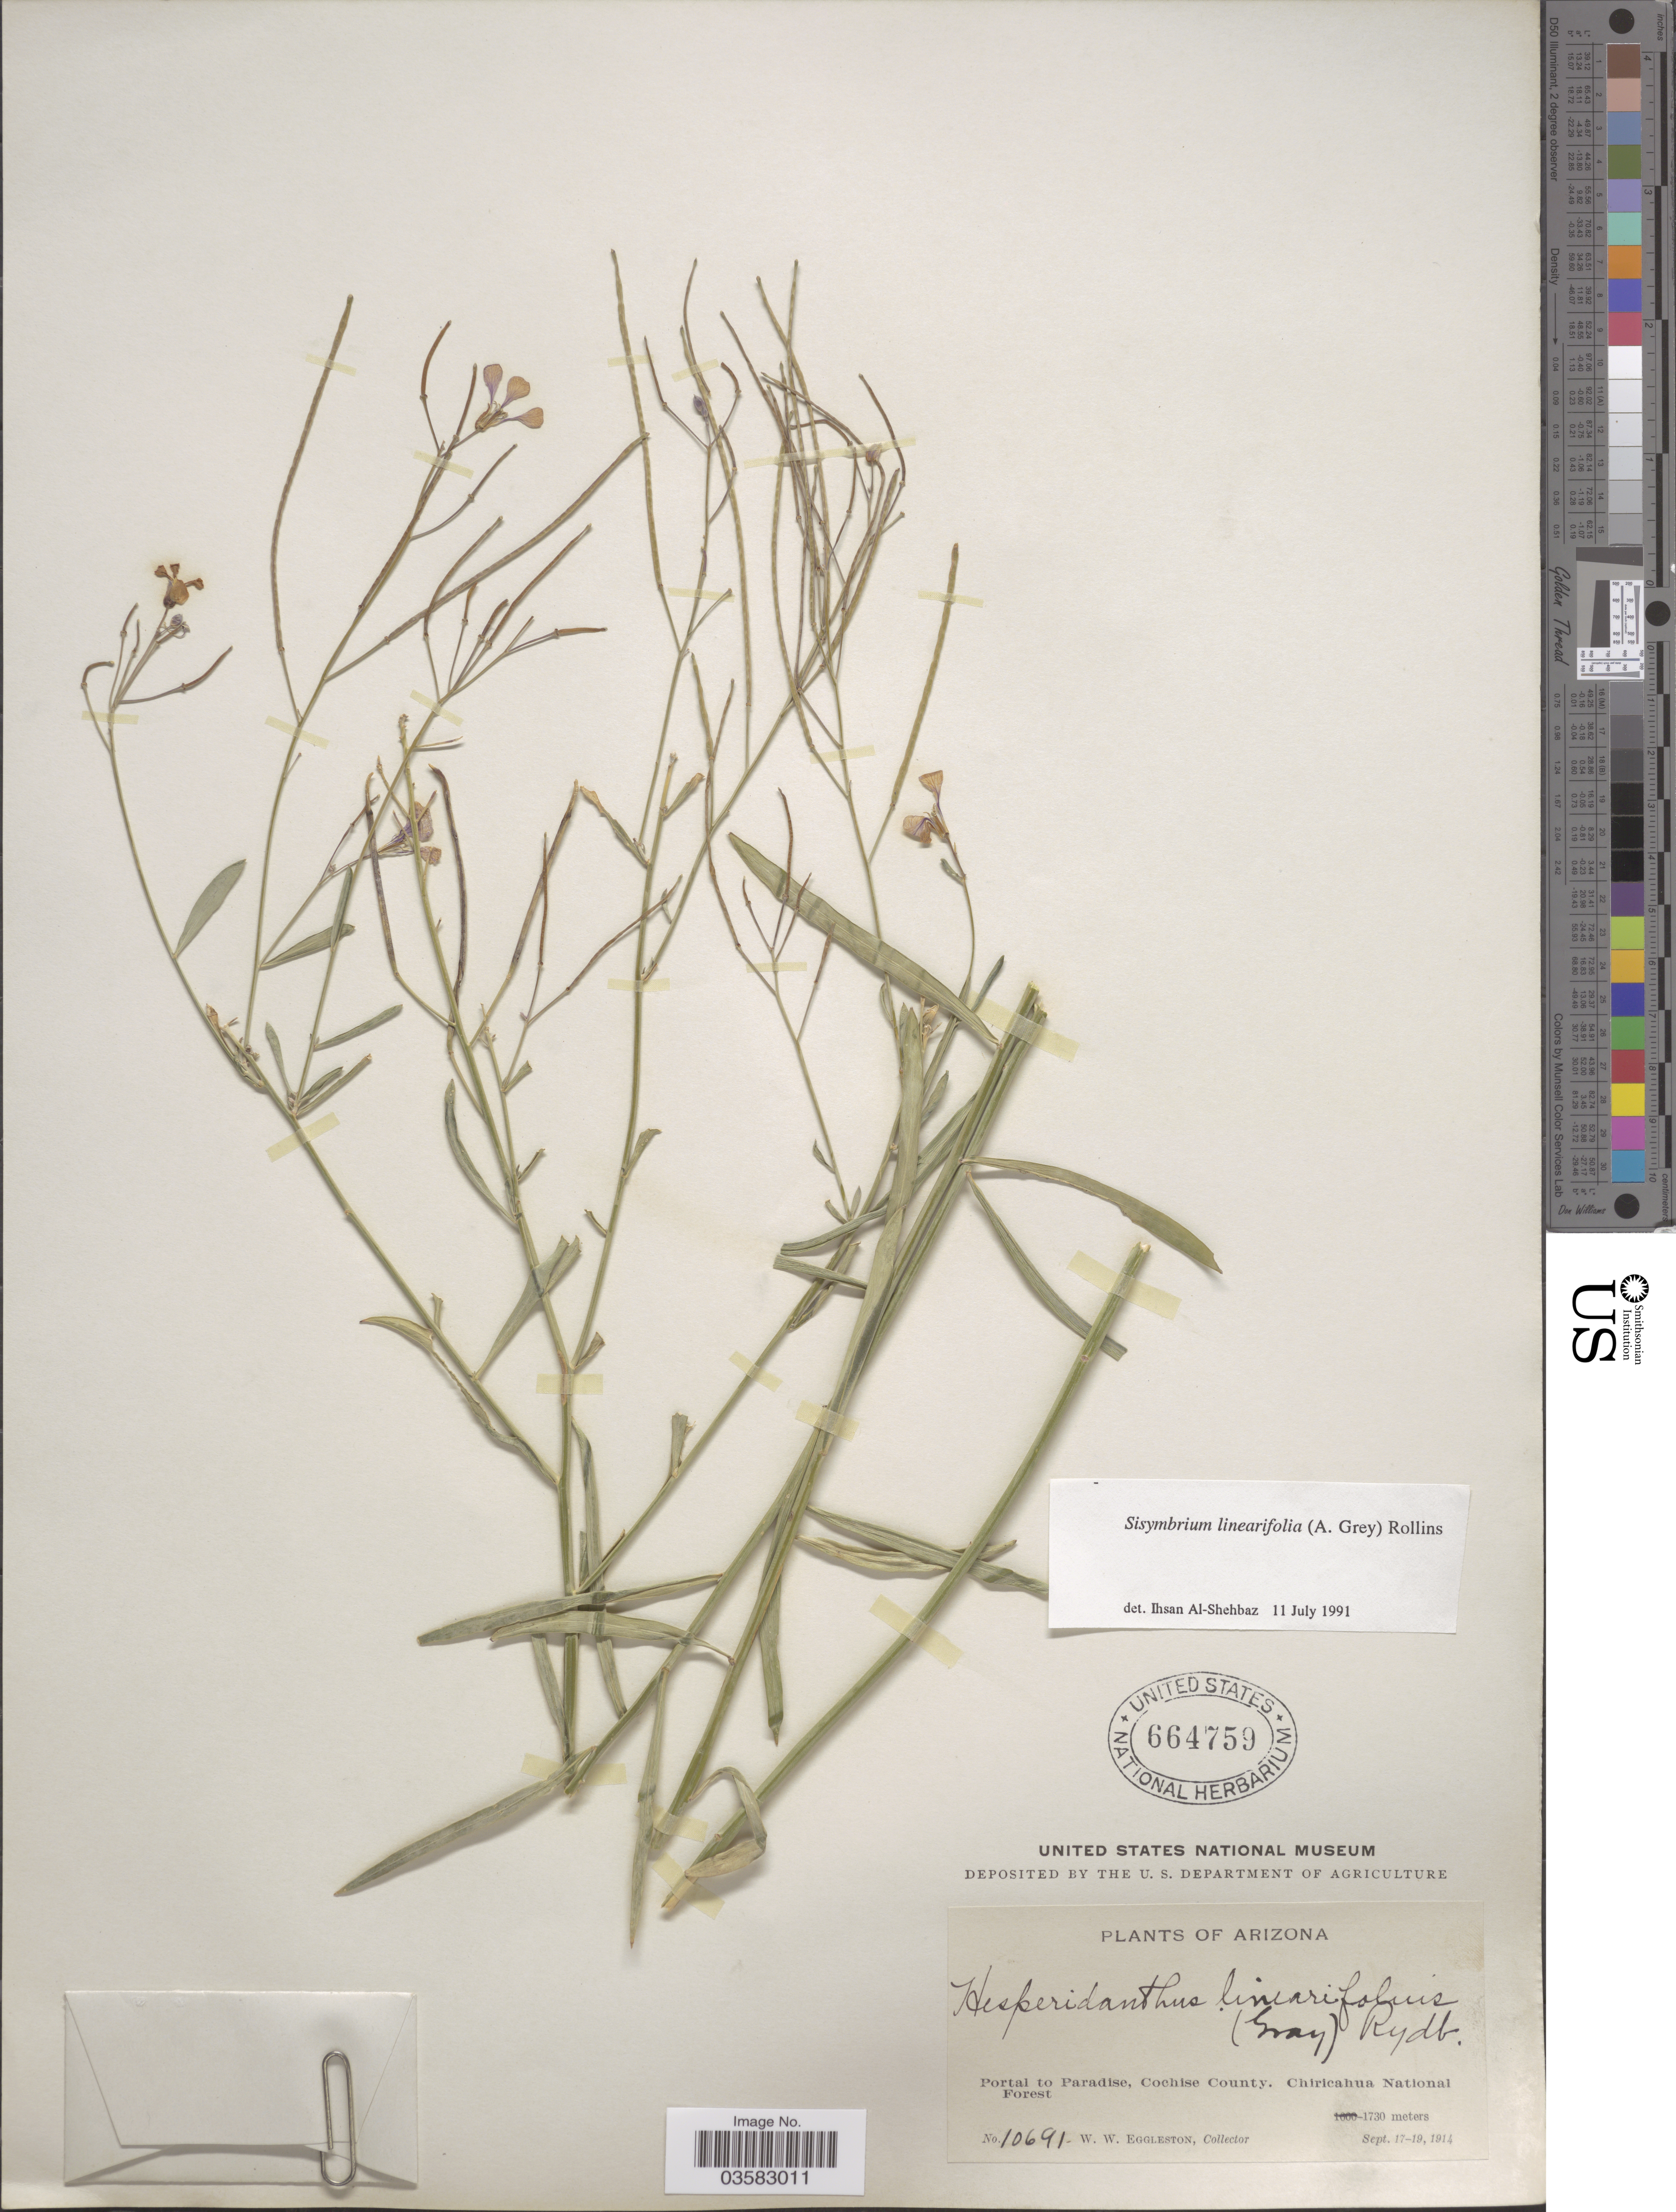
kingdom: Plantae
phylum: Tracheophyta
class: Magnoliopsida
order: Brassicales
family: Brassicaceae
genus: Sisymbrium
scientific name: Sisymbrium linearifolium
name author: (A. Gray) Payson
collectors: W. W. Eggleston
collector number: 10691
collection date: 1914-09-17/1914-09-19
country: United States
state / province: Arizona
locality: Portal to Paradise, Cochise County, Chiricahua National Forest.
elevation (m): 1730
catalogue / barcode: US 664759